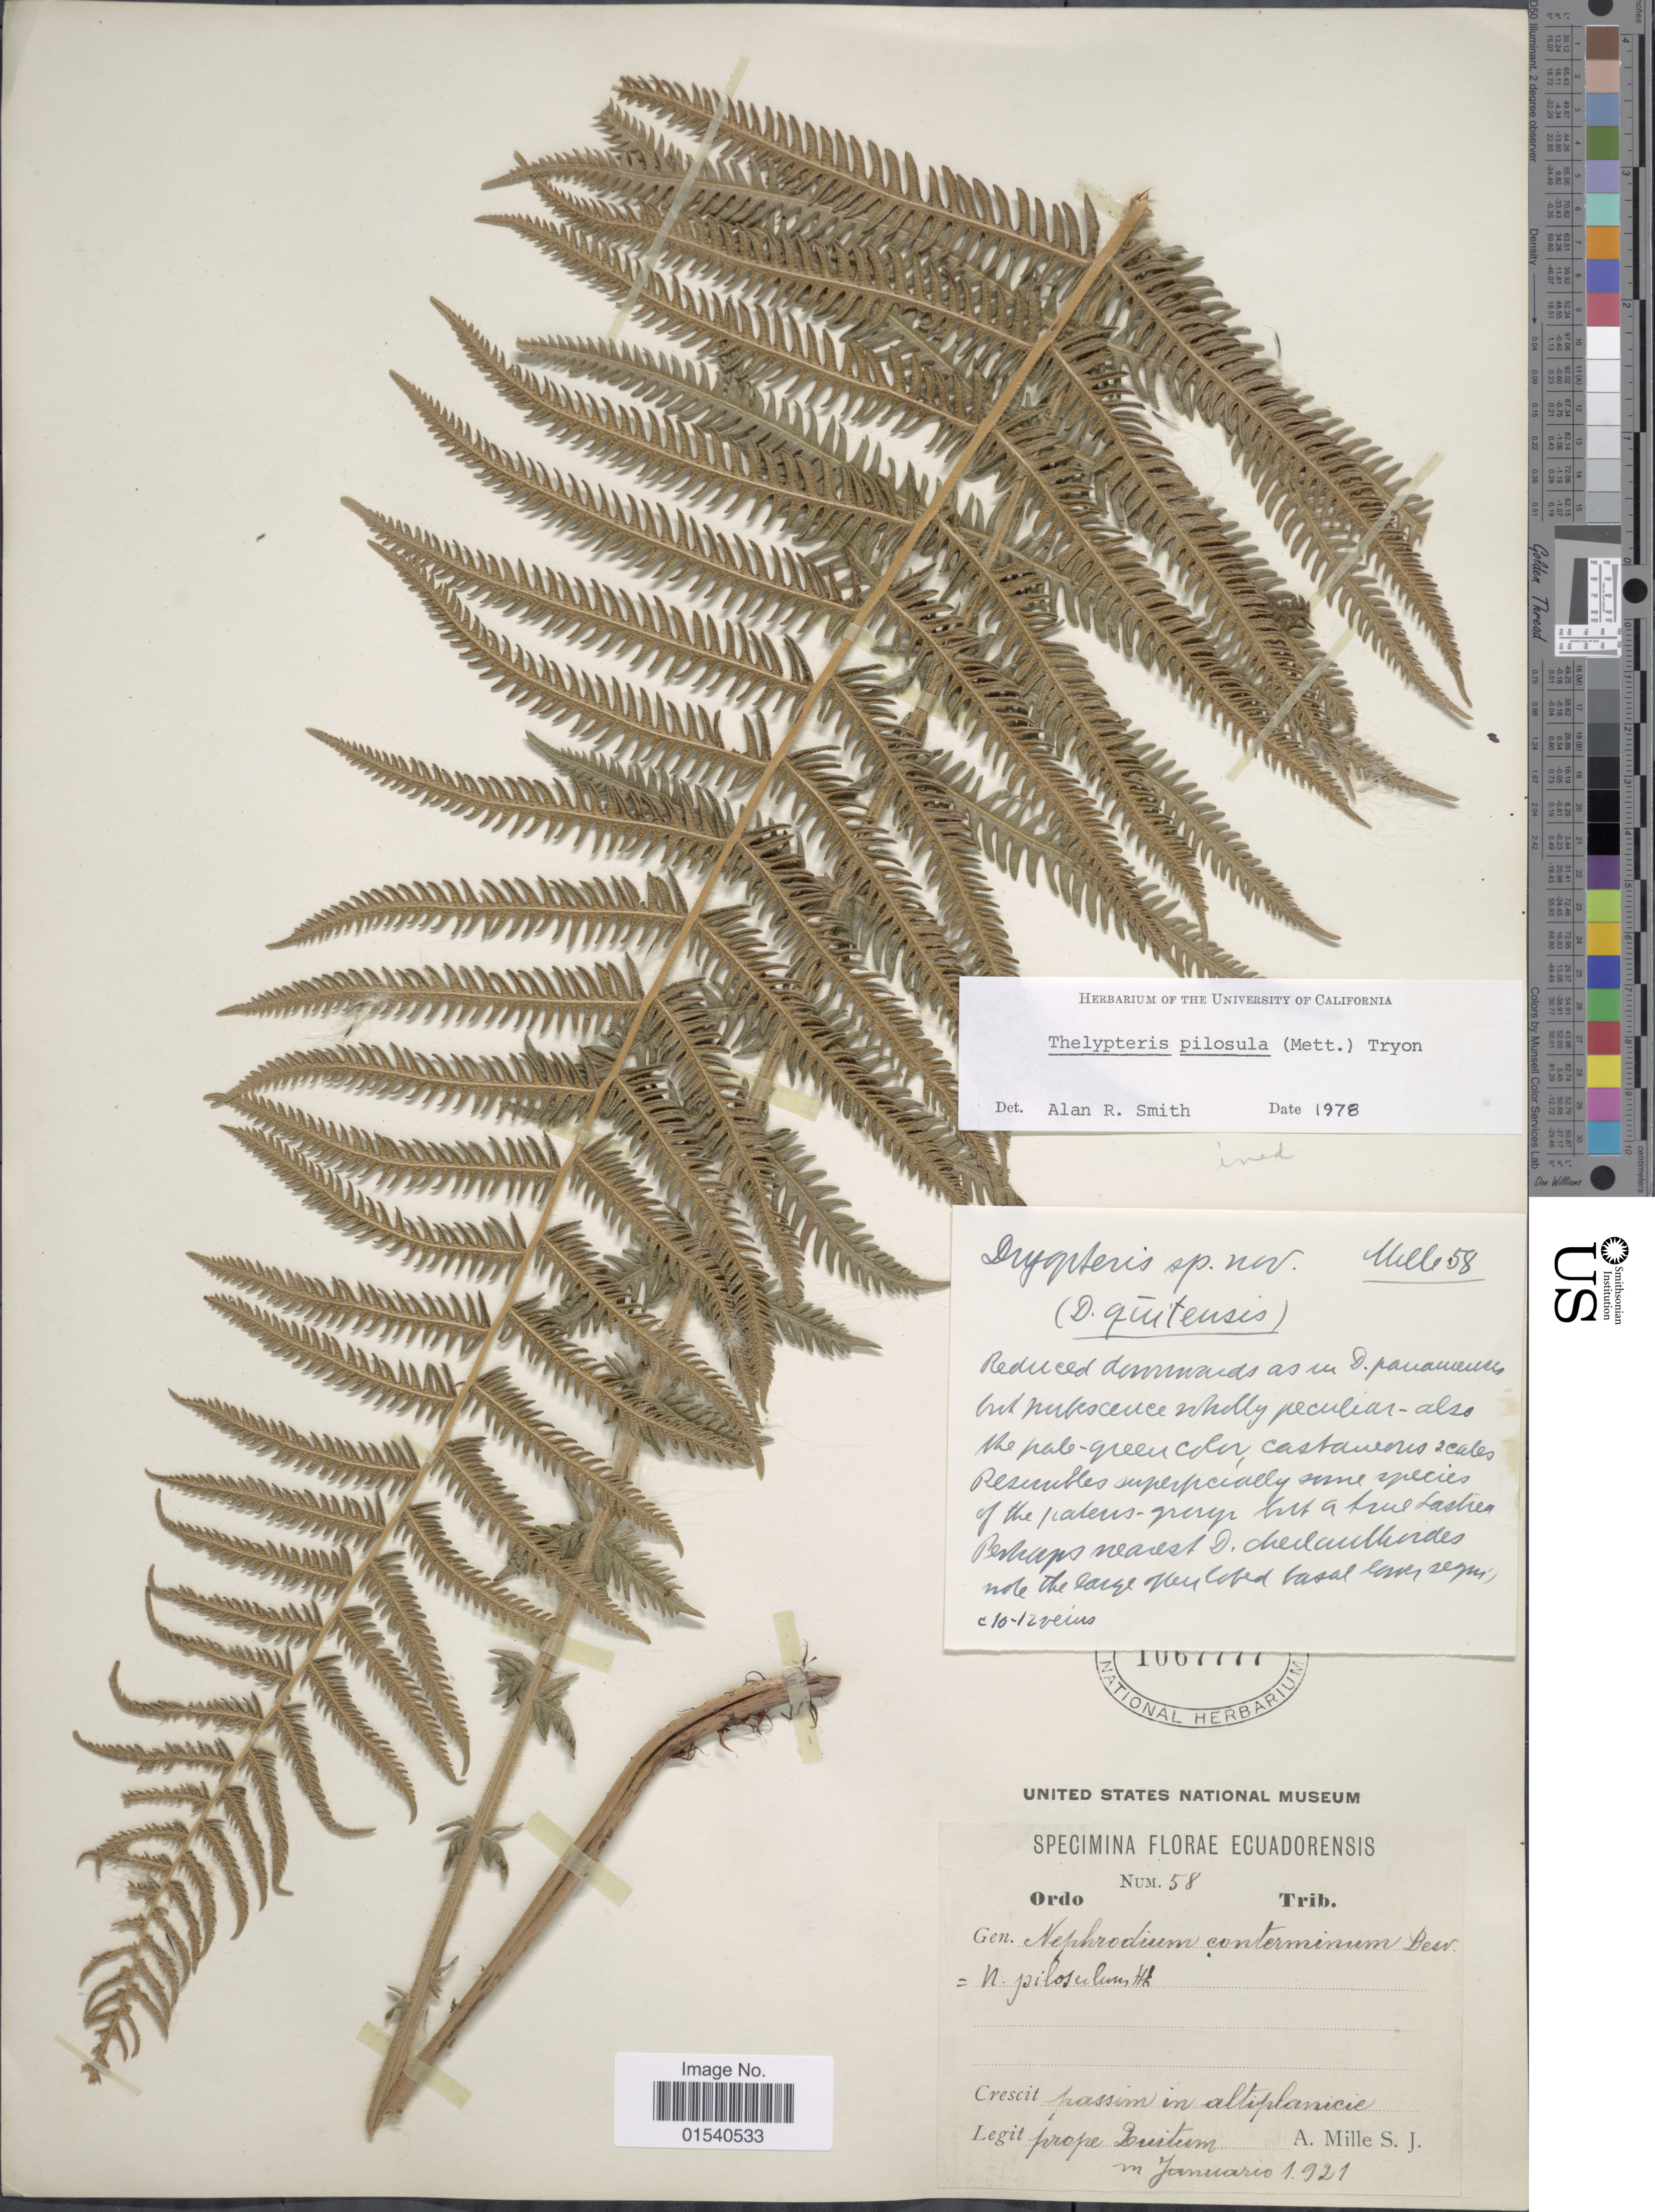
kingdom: Plantae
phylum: Tracheophyta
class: Polypodiopsida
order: Polypodiales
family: Thelypteridaceae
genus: Amauropelta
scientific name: Amauropelta pilosula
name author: (Klotzsch & H. Karst.) Á. Löve & D. Löve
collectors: A. Mille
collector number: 58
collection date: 1921-01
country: Ecuador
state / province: Pichincha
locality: Passim in altiplanicie prope Quitum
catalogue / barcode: US 1067777